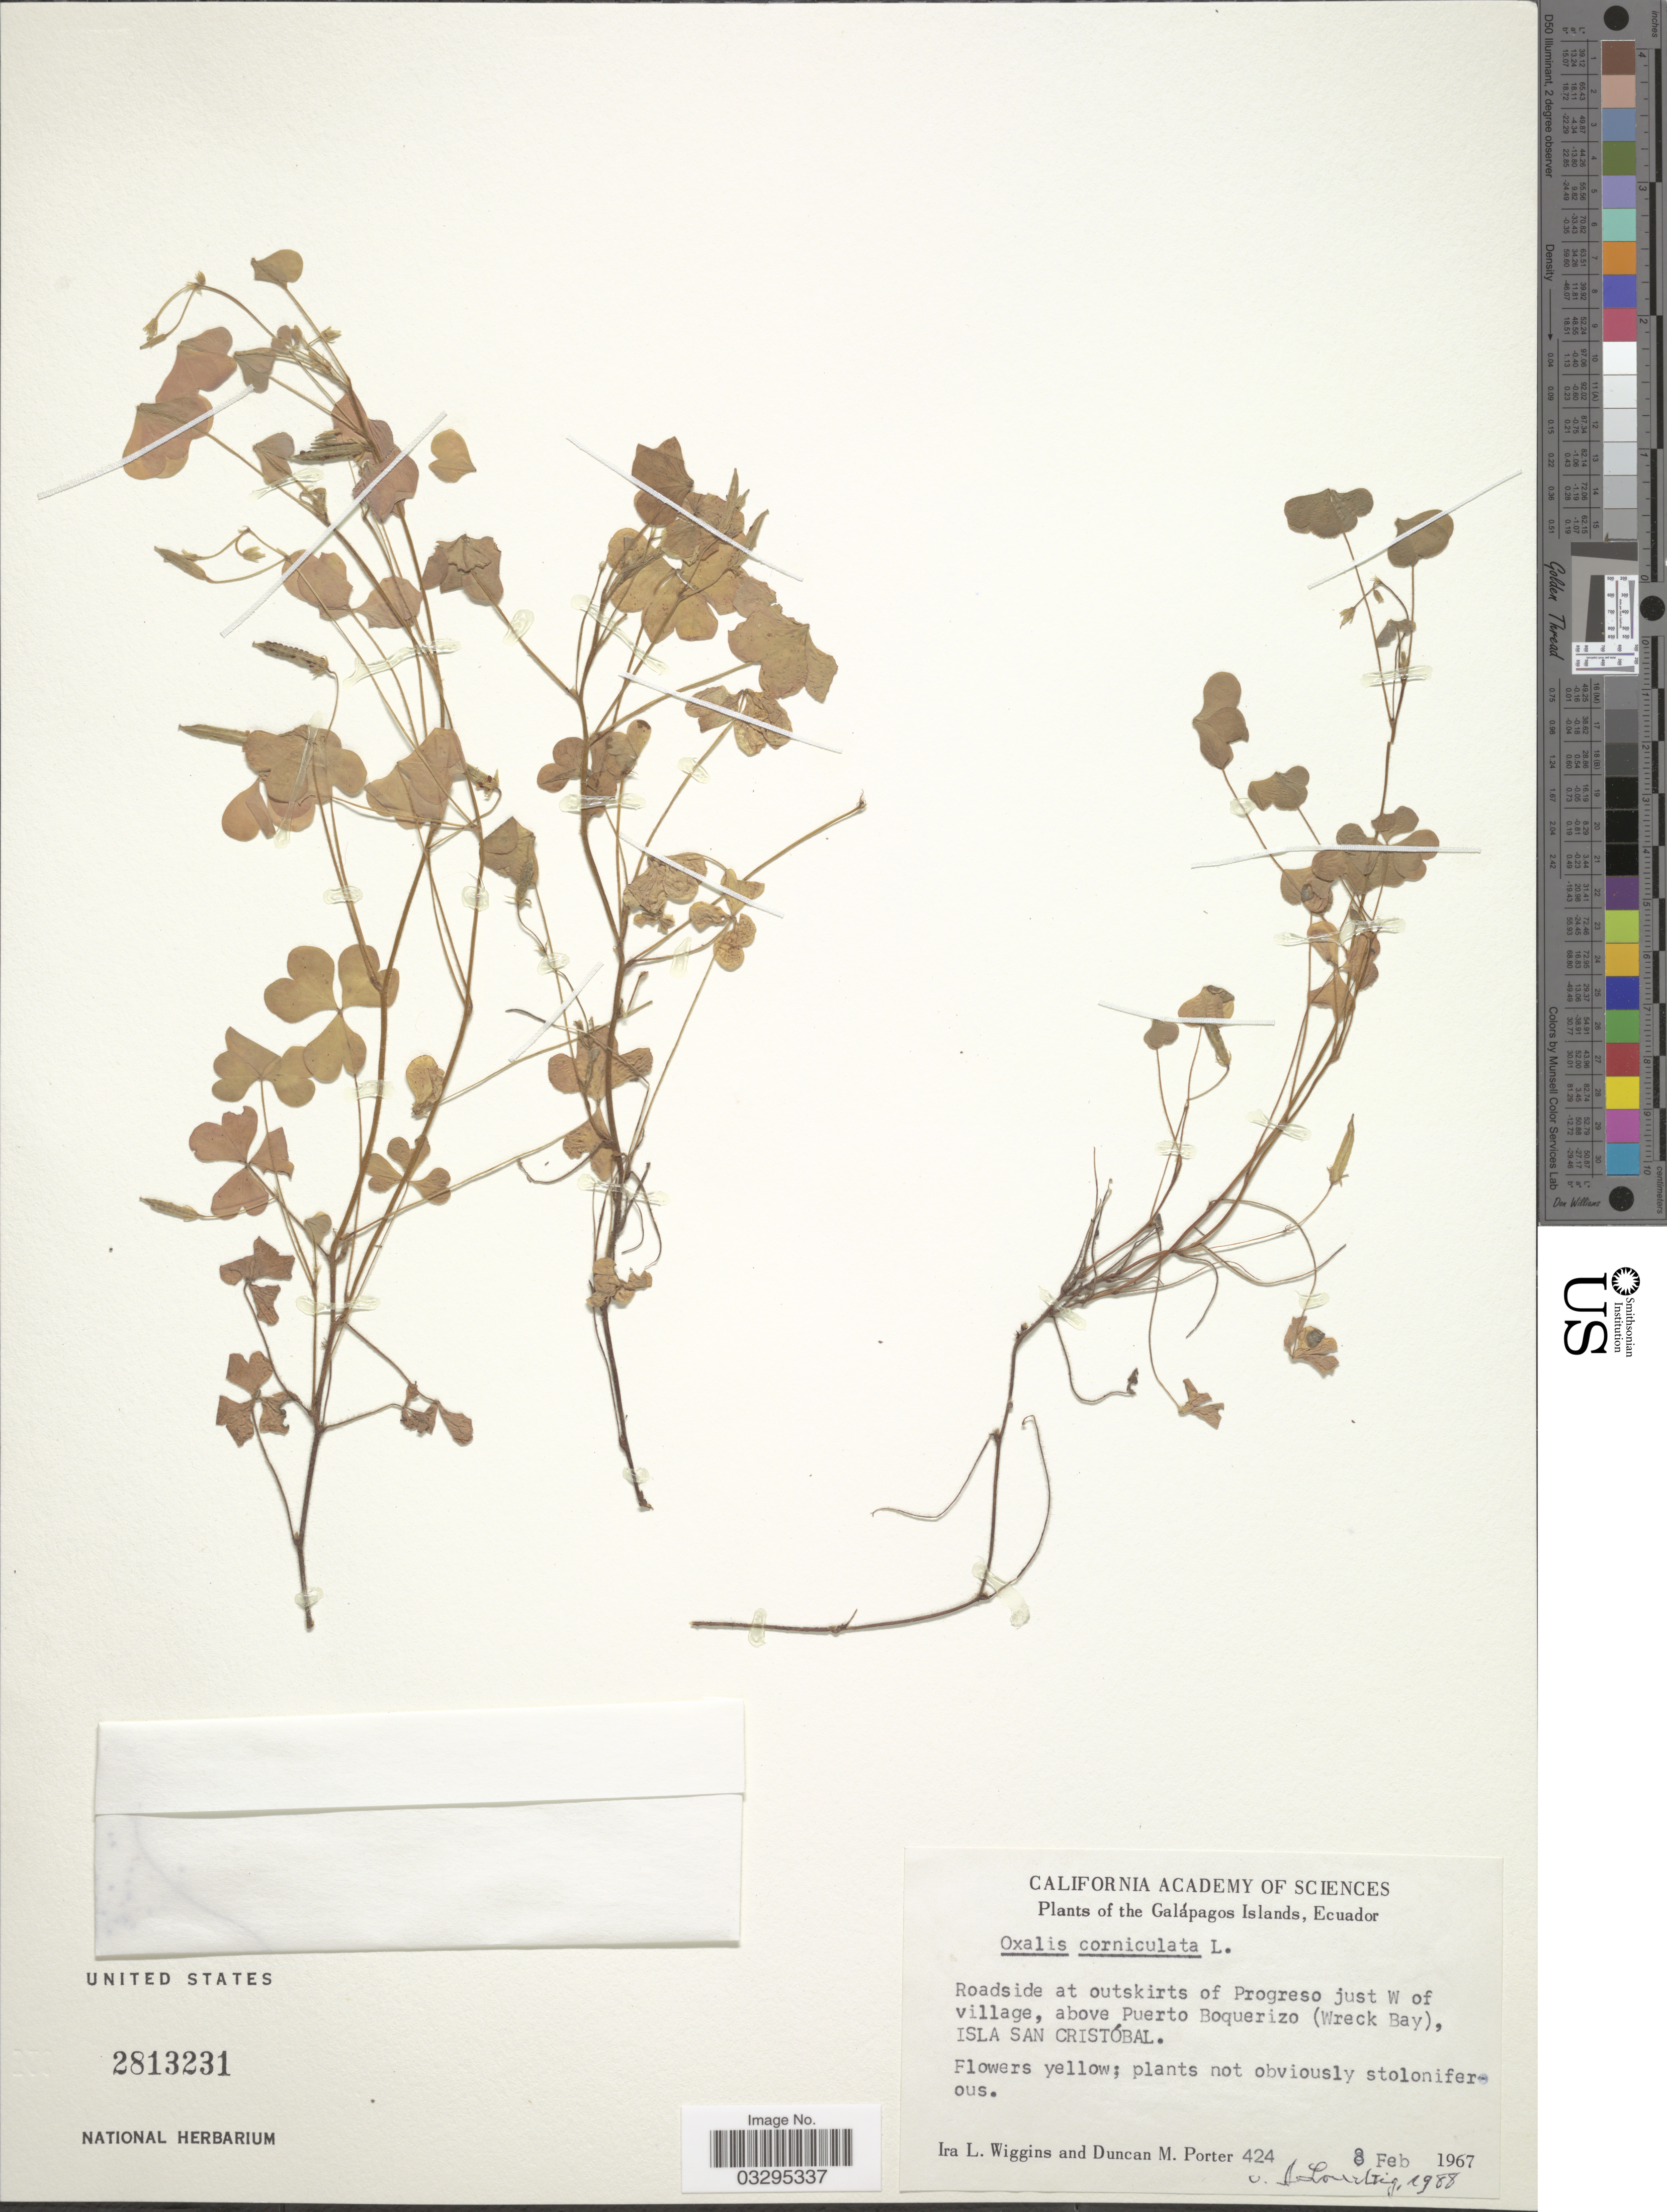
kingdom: Plantae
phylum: Tracheophyta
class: Magnoliopsida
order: Oxalidales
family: Oxalidaceae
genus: Oxalis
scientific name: Oxalis corniculata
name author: L.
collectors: I. L. Wiggins & D. M. Porter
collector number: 424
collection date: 1967-02-08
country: Ecuador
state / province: Colón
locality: Galápagos Islands. Roadside at outskirts of Progreso just W of village, above Puerto Boquerizo (Wreck Bay), Isla San Cristóbal.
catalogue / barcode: US 2813231